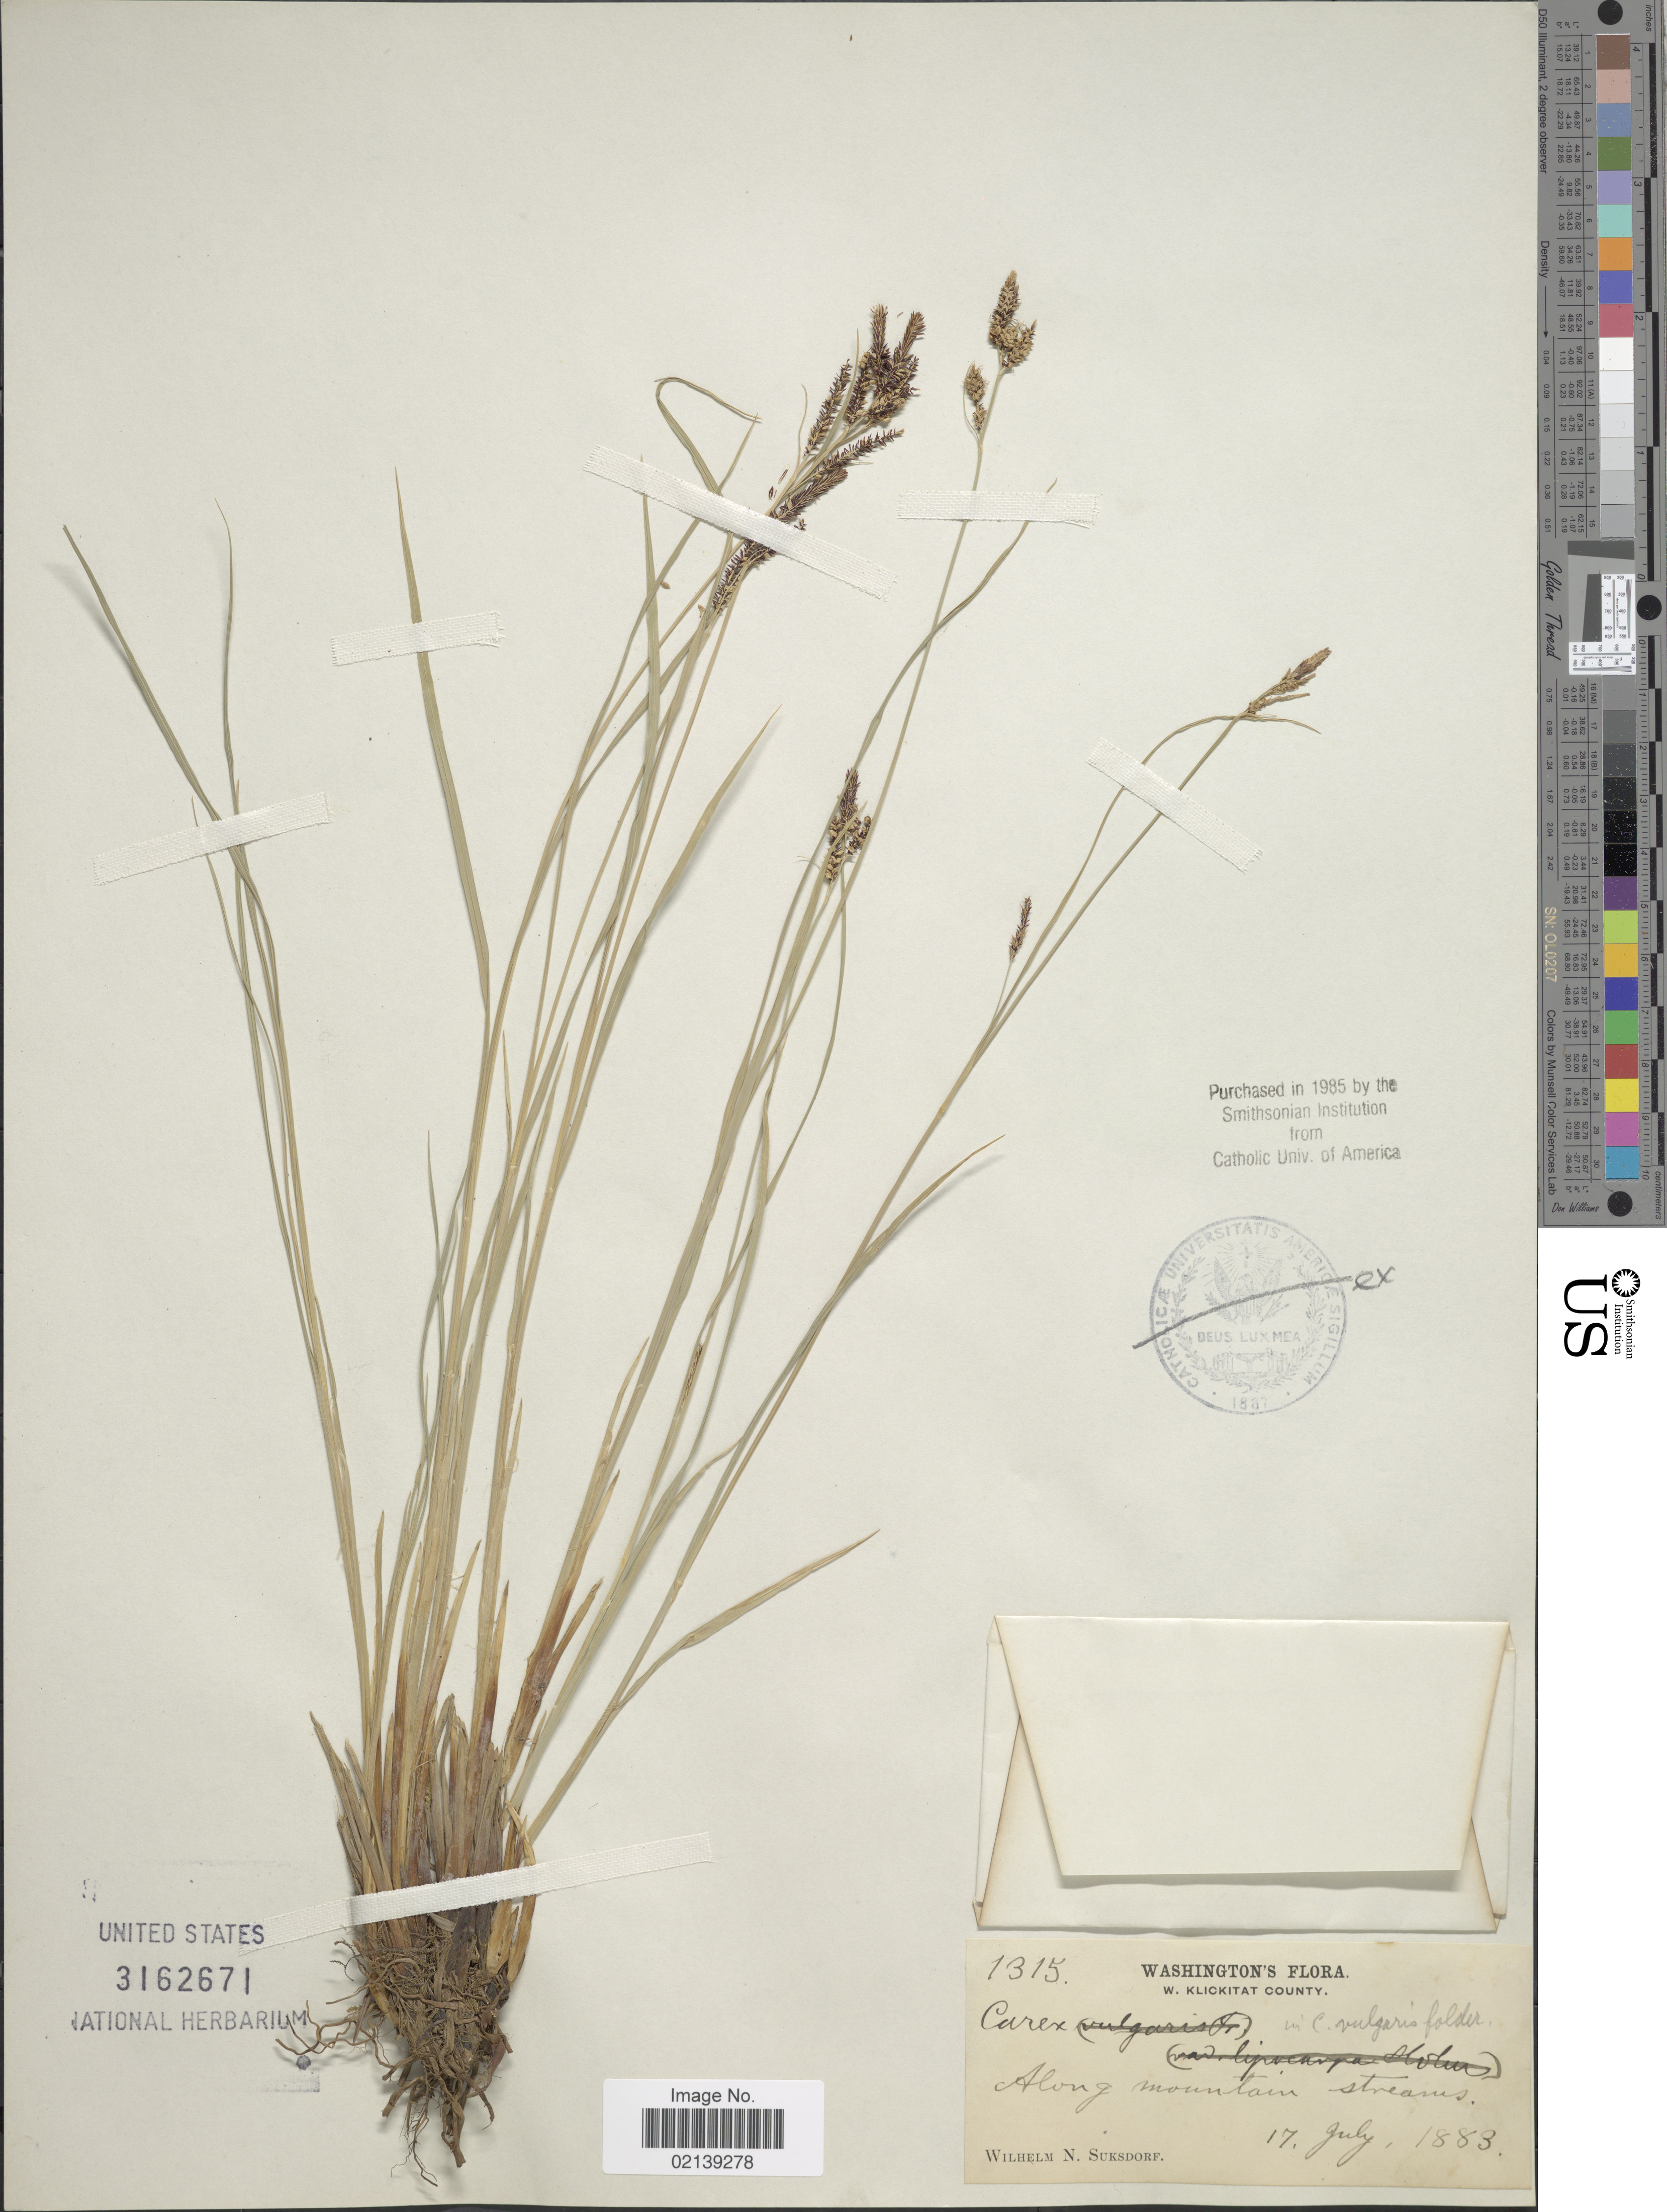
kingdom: Plantae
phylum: Tracheophyta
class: Liliopsida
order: Poales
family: Cyperaceae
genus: Carex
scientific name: Carex suborbiculata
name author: Mack. in Abrams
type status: Type Collection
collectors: W. N. Suksdorf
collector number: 1315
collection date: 1883-07-17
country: United States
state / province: Washington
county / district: Klickitat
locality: W. Klickitat County, along mountain stream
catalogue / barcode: US 3162671